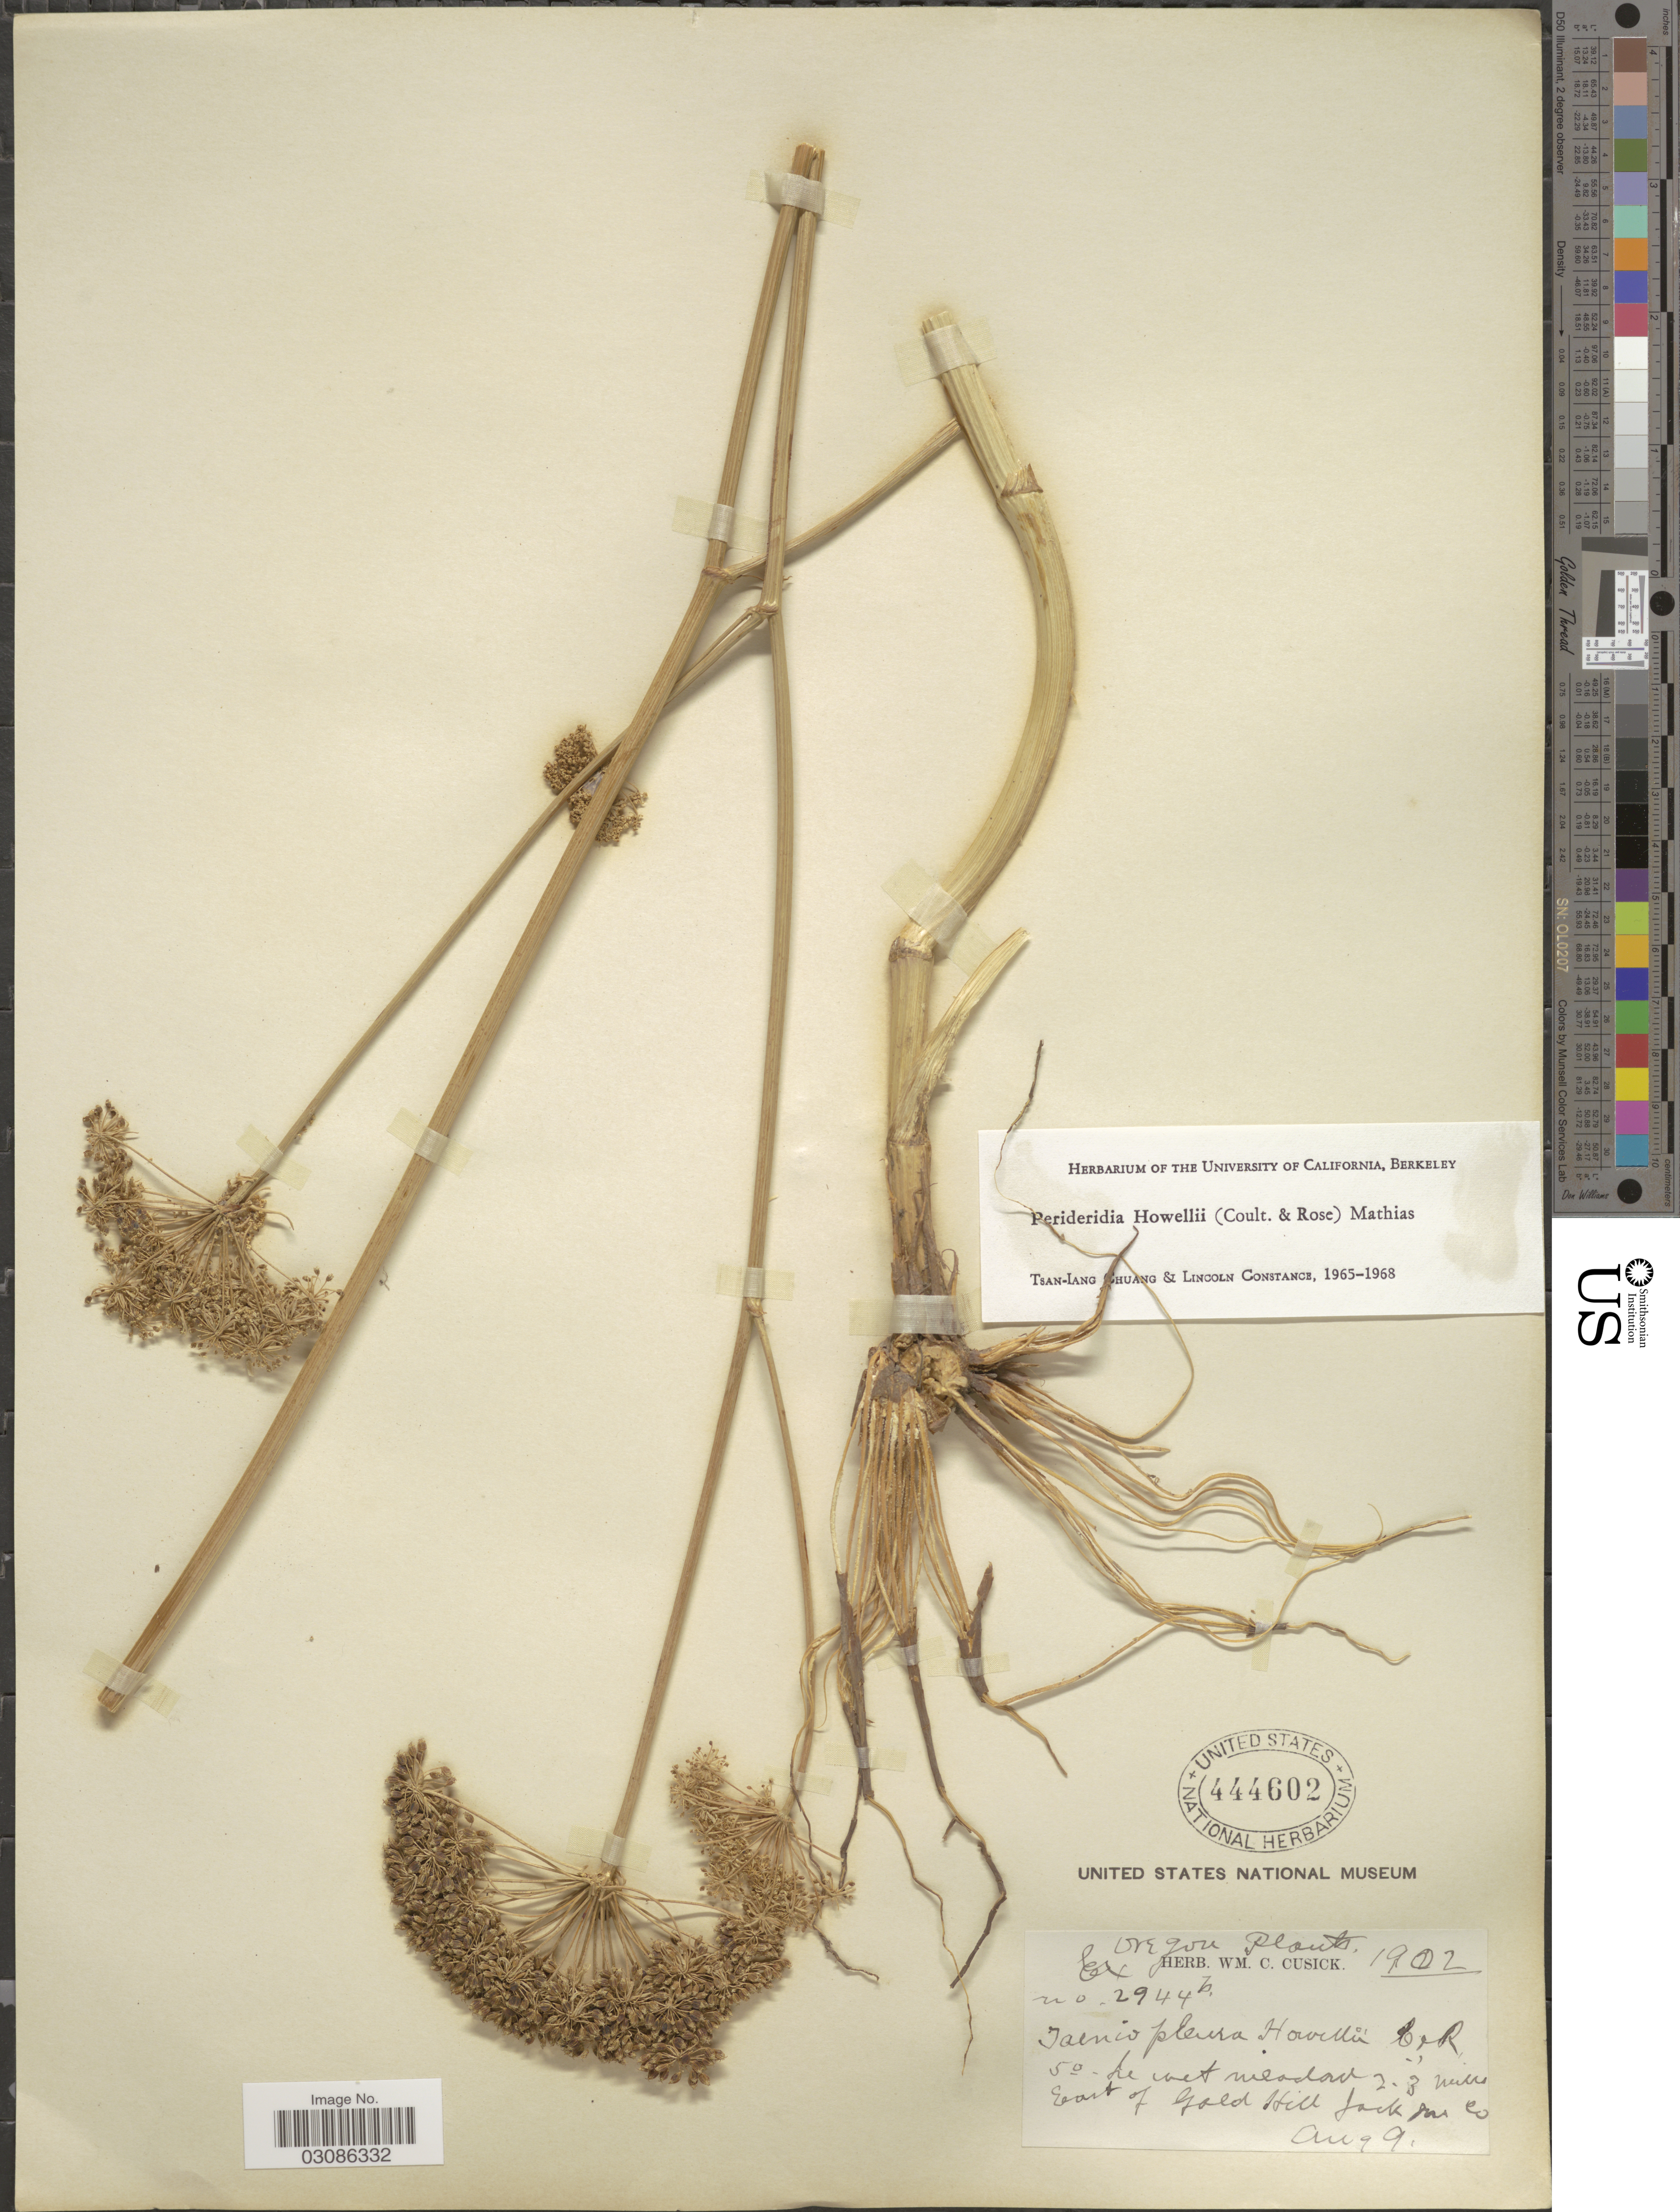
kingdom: Plantae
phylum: Tracheophyta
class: Magnoliopsida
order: Apiales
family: Apiaceae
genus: Perideridia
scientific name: Perideridia howellii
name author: (J.M. Coult. & Rose) Mathias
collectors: ex herb. Wm. C. Cusick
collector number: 2944b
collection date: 1902-08-09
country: United States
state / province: Oregon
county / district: Jackson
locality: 2.3 miles East of Gold Hill, Jackson Co.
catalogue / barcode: US 444602